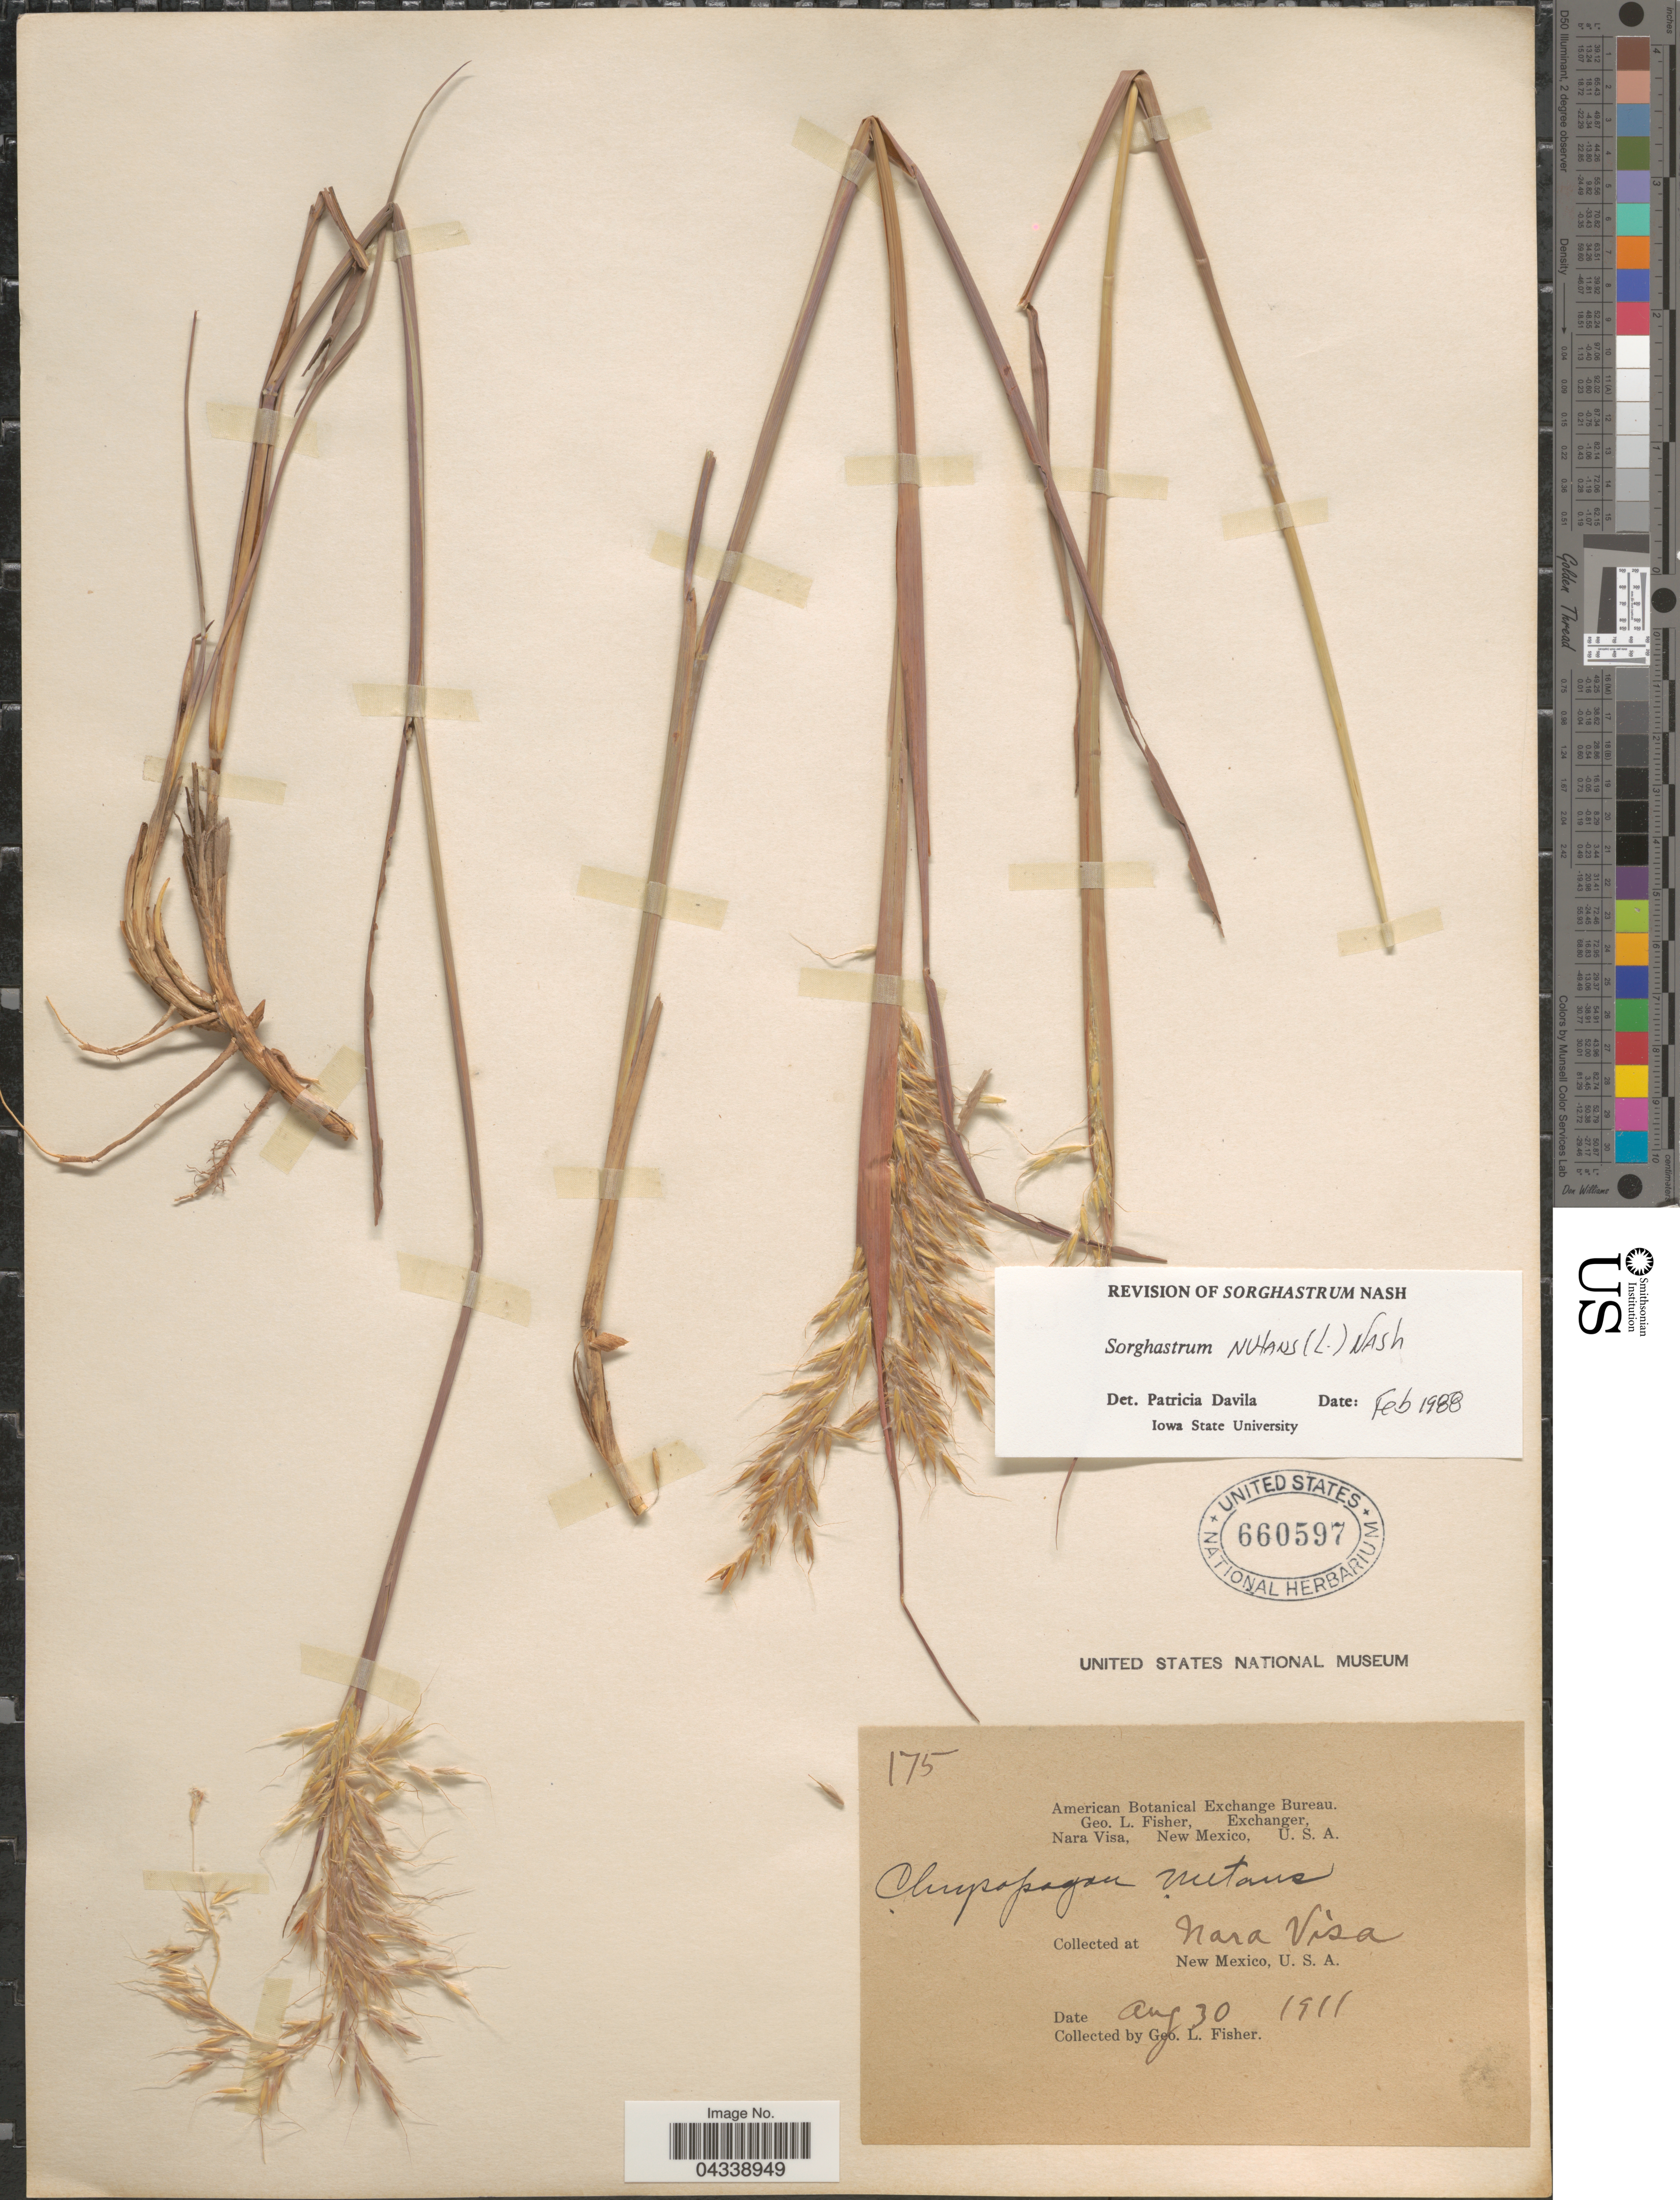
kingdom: Plantae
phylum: Tracheophyta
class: Liliopsida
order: Poales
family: Poaceae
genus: Sorghastrum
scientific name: Sorghastrum nutans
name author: (L.) Nash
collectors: G. L. Fisher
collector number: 175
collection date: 1911-08-30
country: United States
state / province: New Mexico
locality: Nara Visa.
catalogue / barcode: US 660597